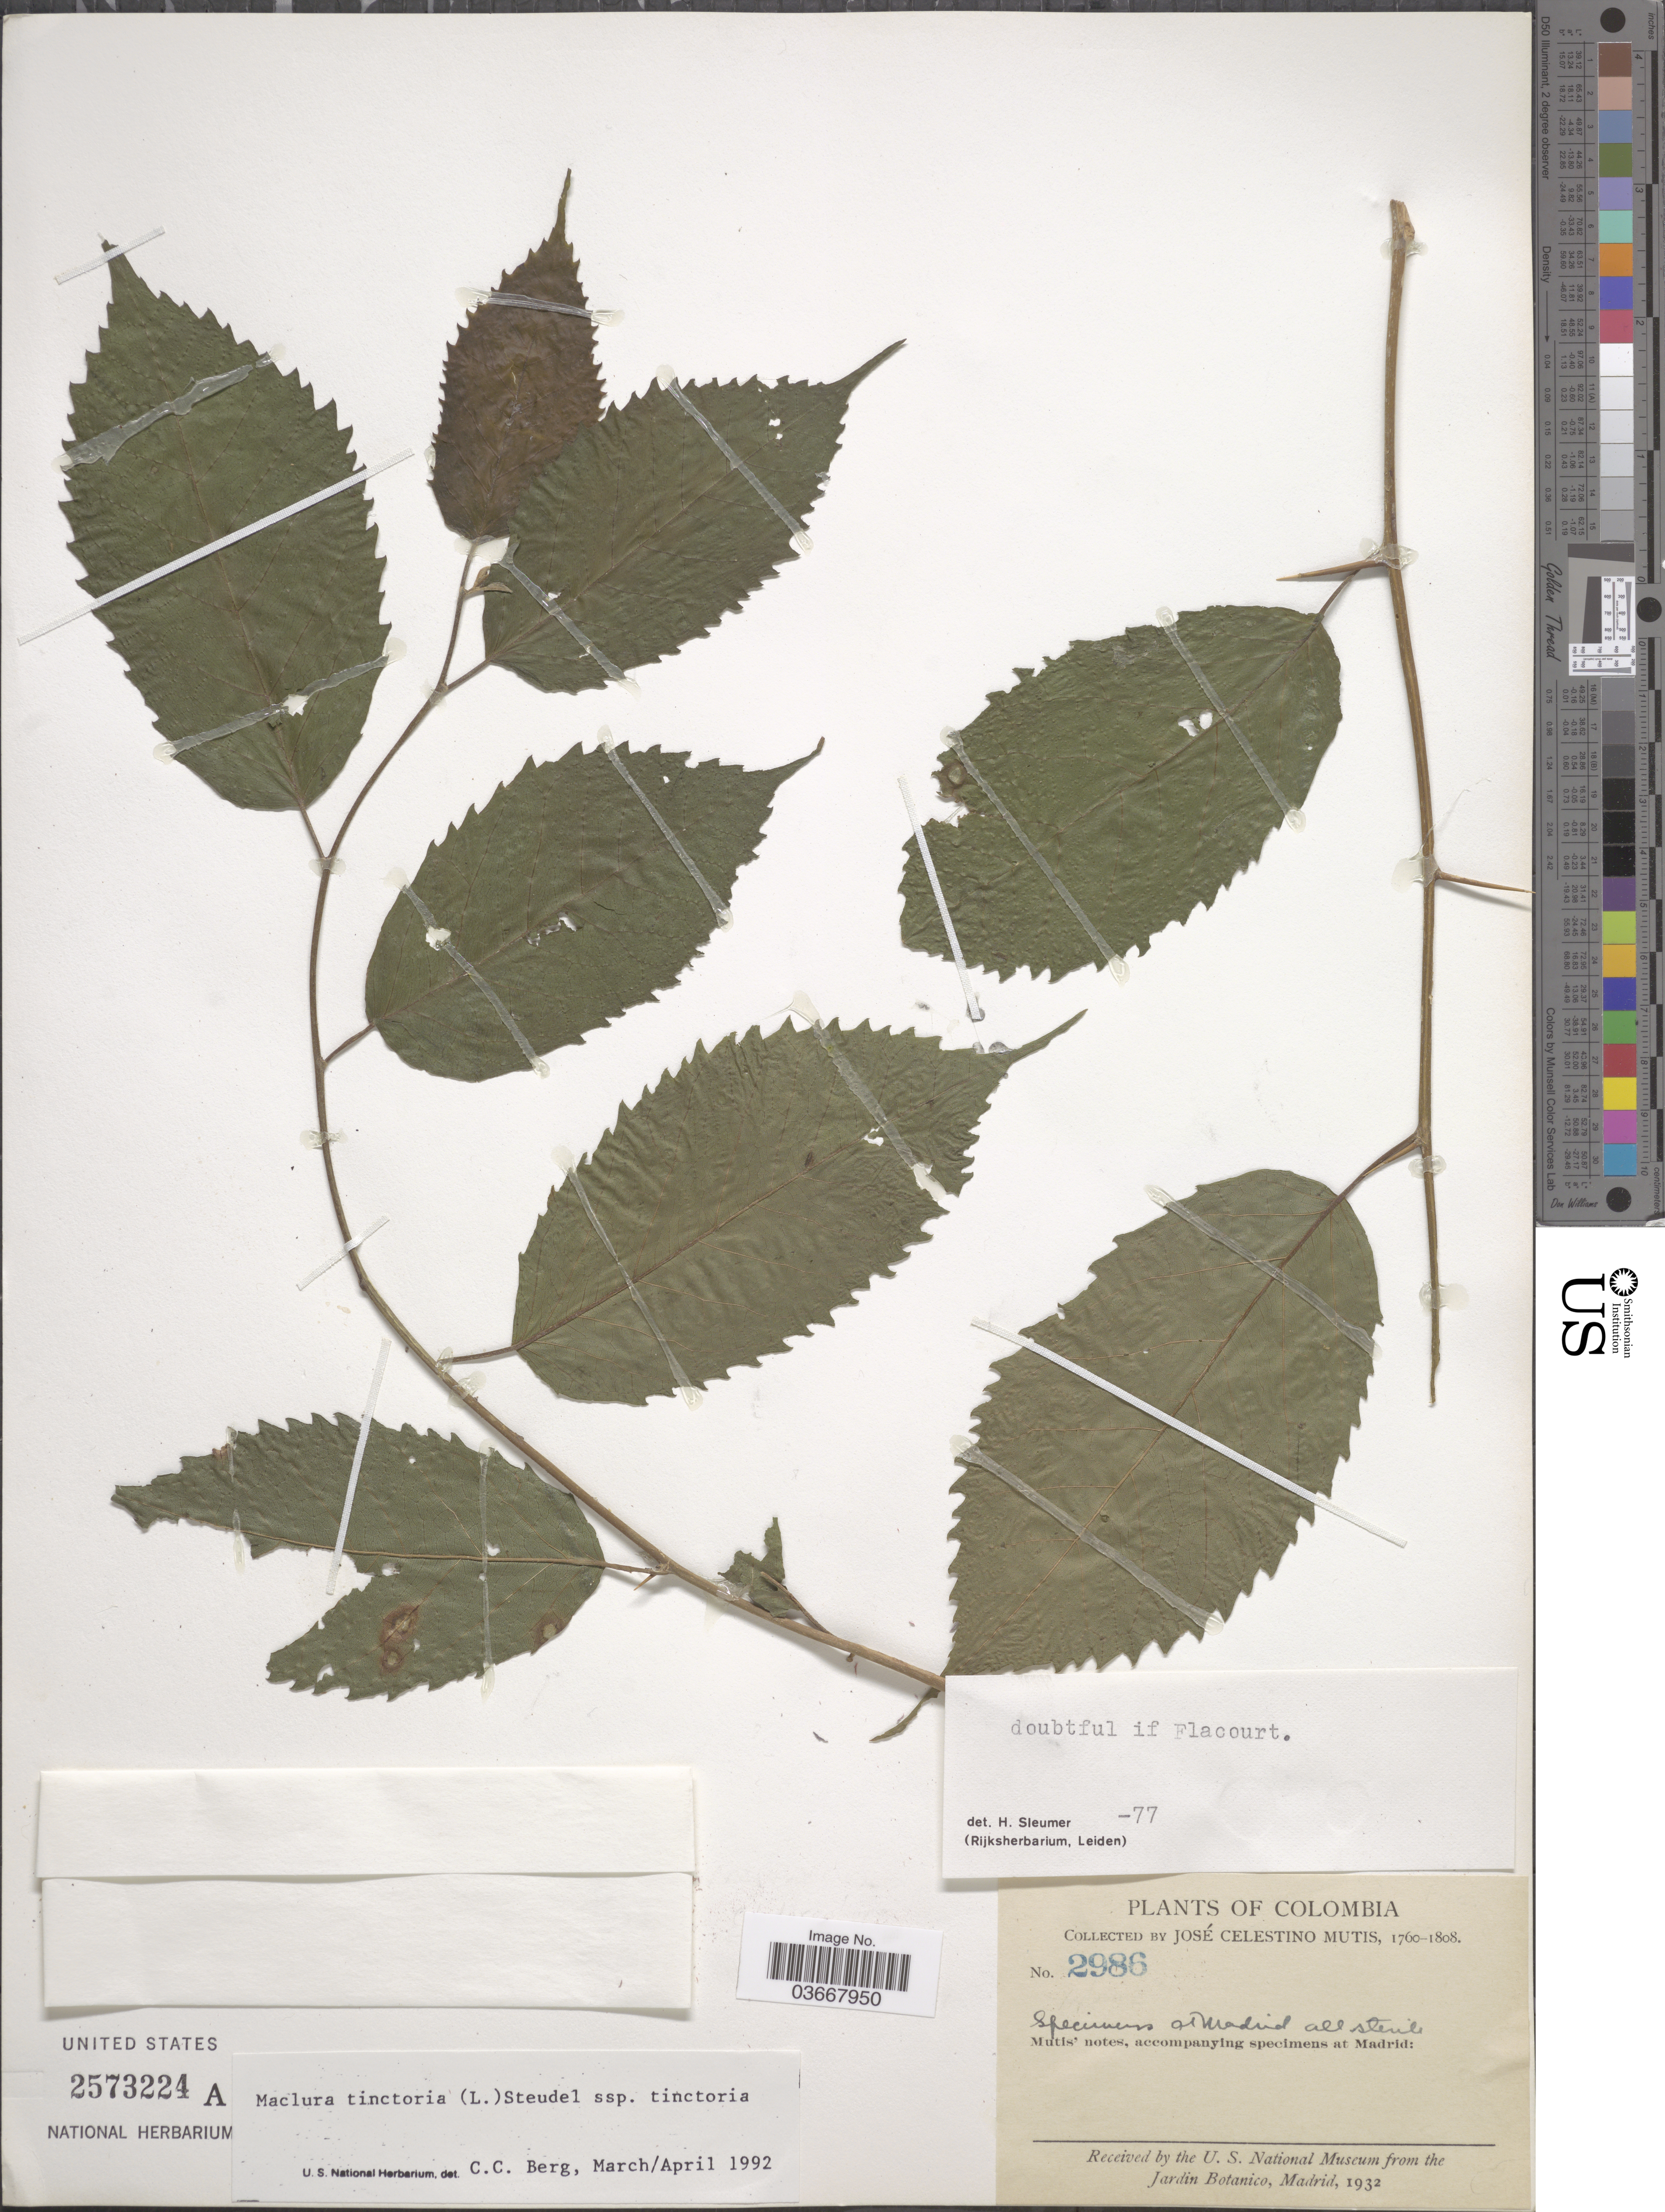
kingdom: Plantae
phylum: Tracheophyta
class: Magnoliopsida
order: Rosales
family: Moraceae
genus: Maclura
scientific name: Maclura tinctoria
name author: (L.) D. Don ex Steud.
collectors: J. C. B. Mutis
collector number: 2986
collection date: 1760/1808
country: Colombia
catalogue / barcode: US 2573224A